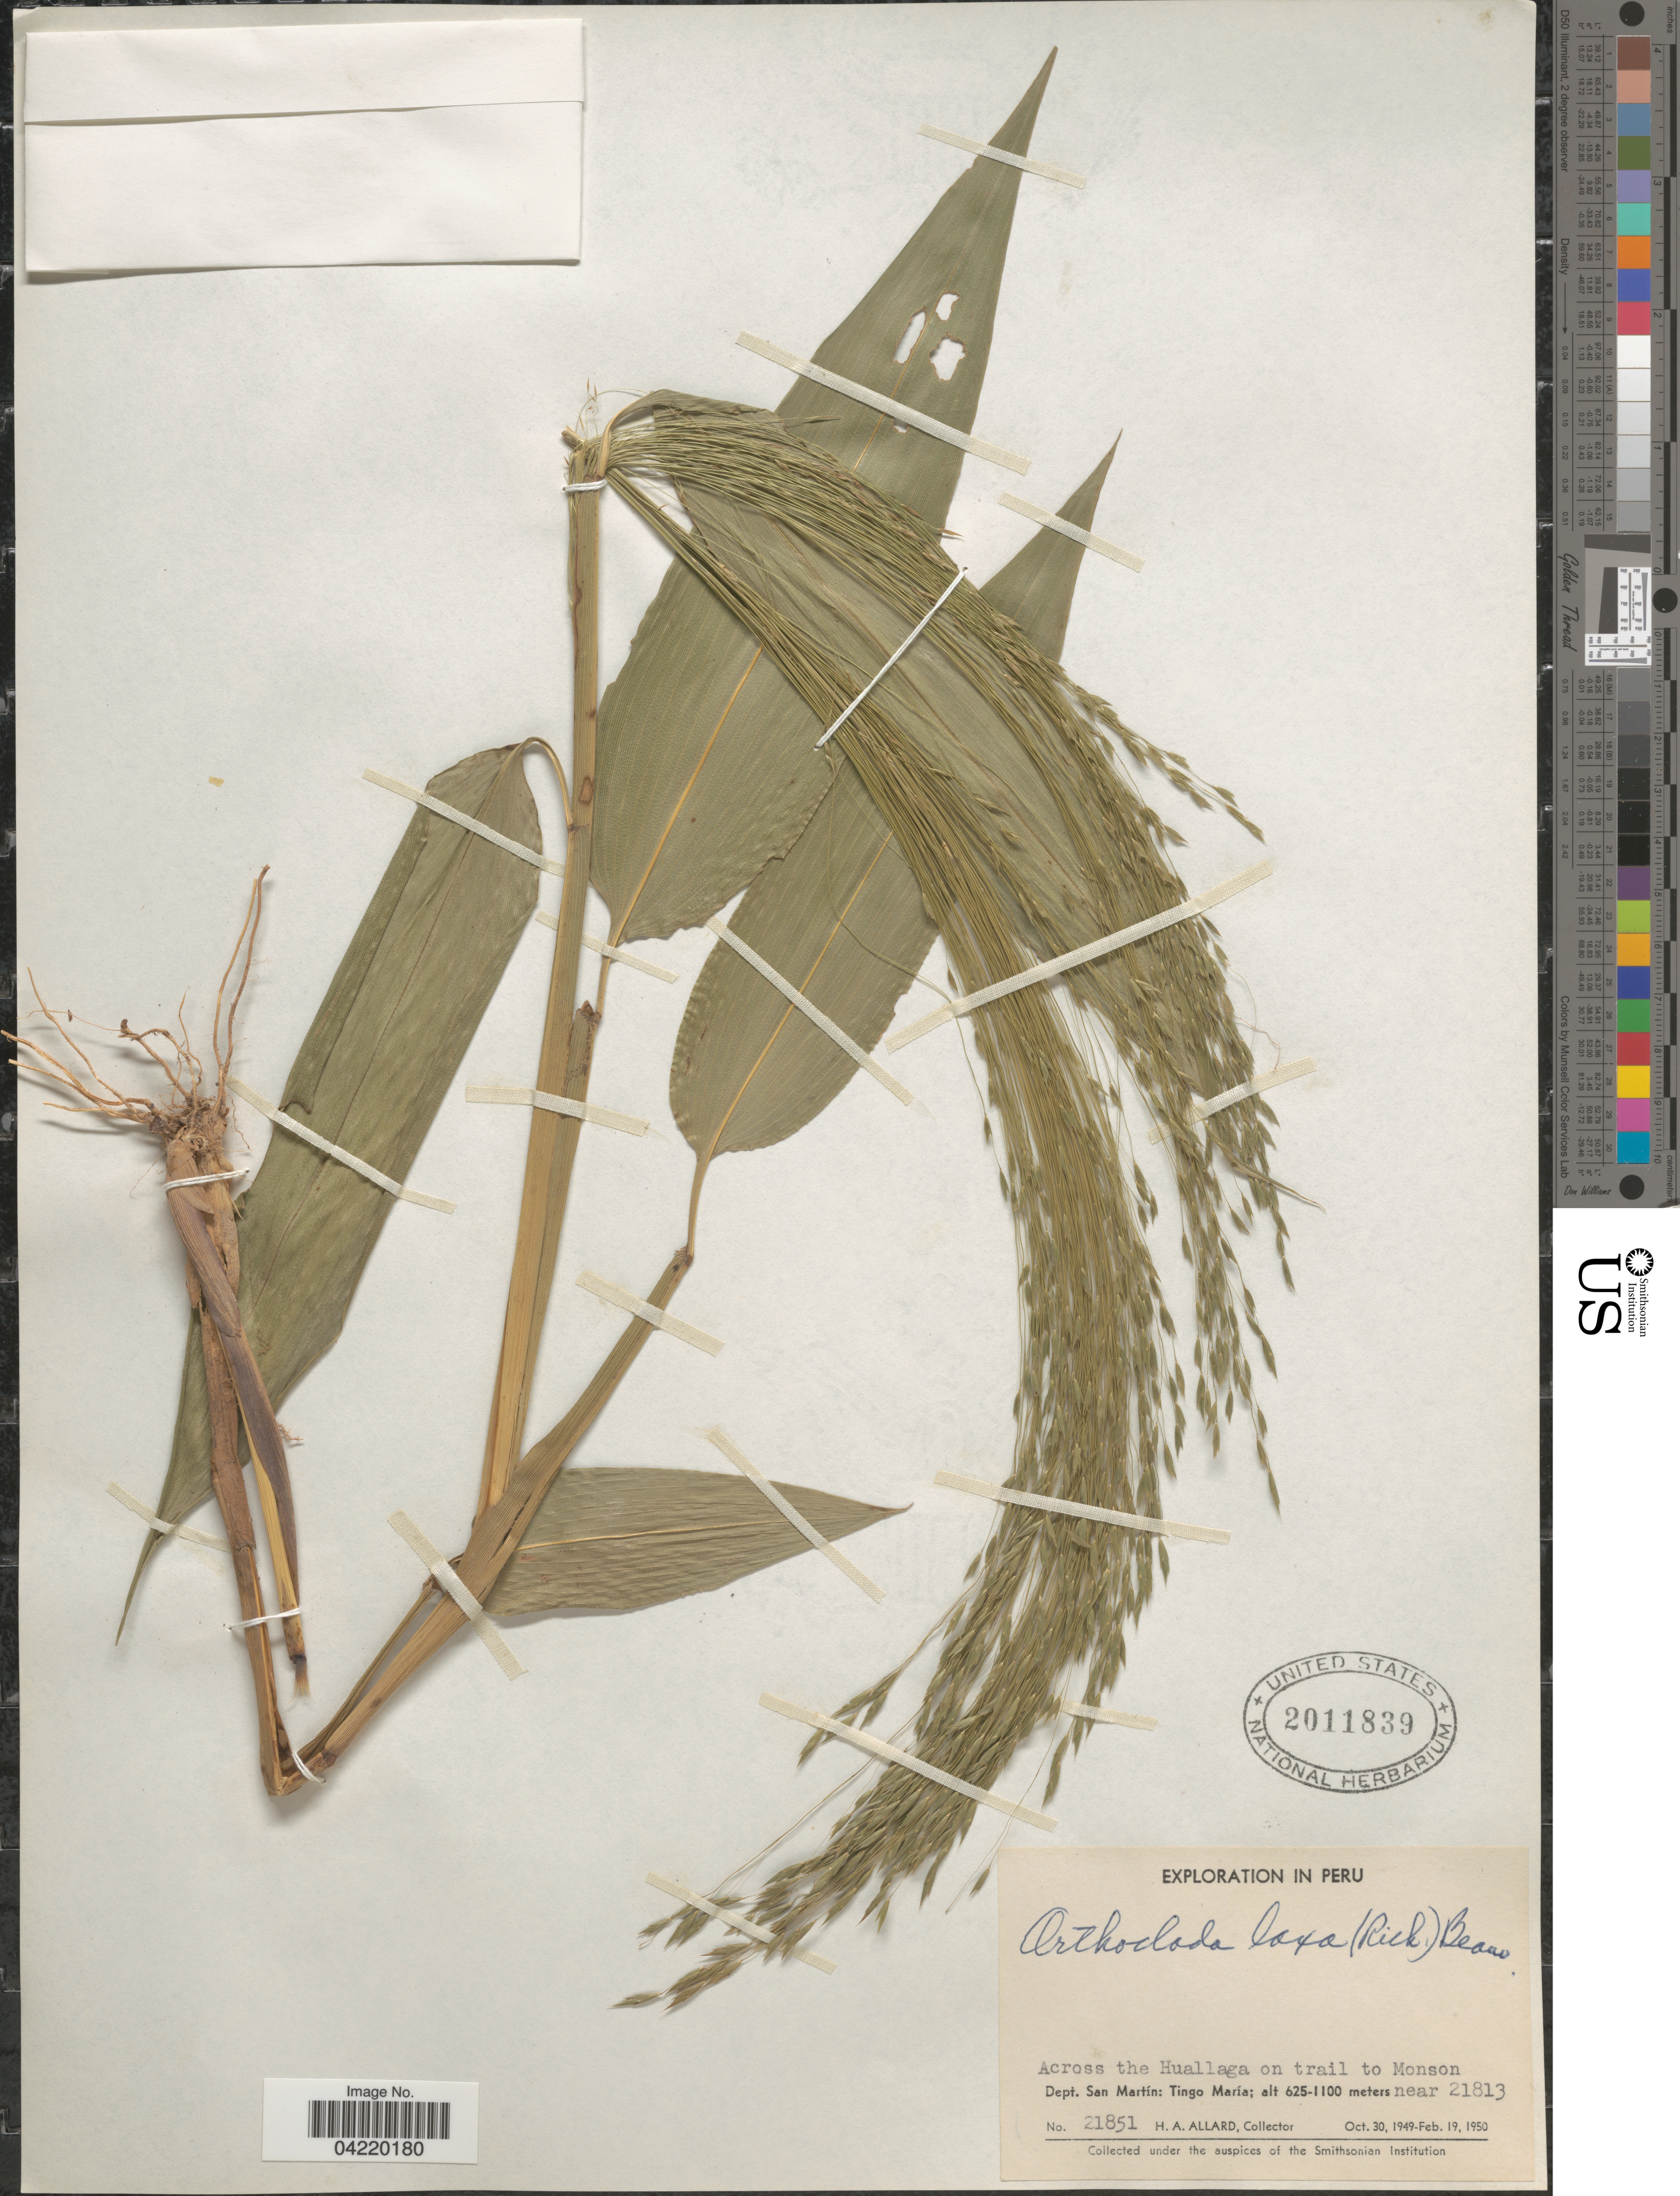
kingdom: Plantae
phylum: Tracheophyta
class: Liliopsida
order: Poales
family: Poaceae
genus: Orthoclada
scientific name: Orthoclada laxa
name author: P. Beauv.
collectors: H. A. Allard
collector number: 21851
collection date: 1949-10-30/1950-02-19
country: Peru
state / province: San Martín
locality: Exploration in Peru. Across the Huallaga on trail to Monson. Dept. San Martín: Tingo María.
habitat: across the river on the trail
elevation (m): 625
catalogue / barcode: US 2011839